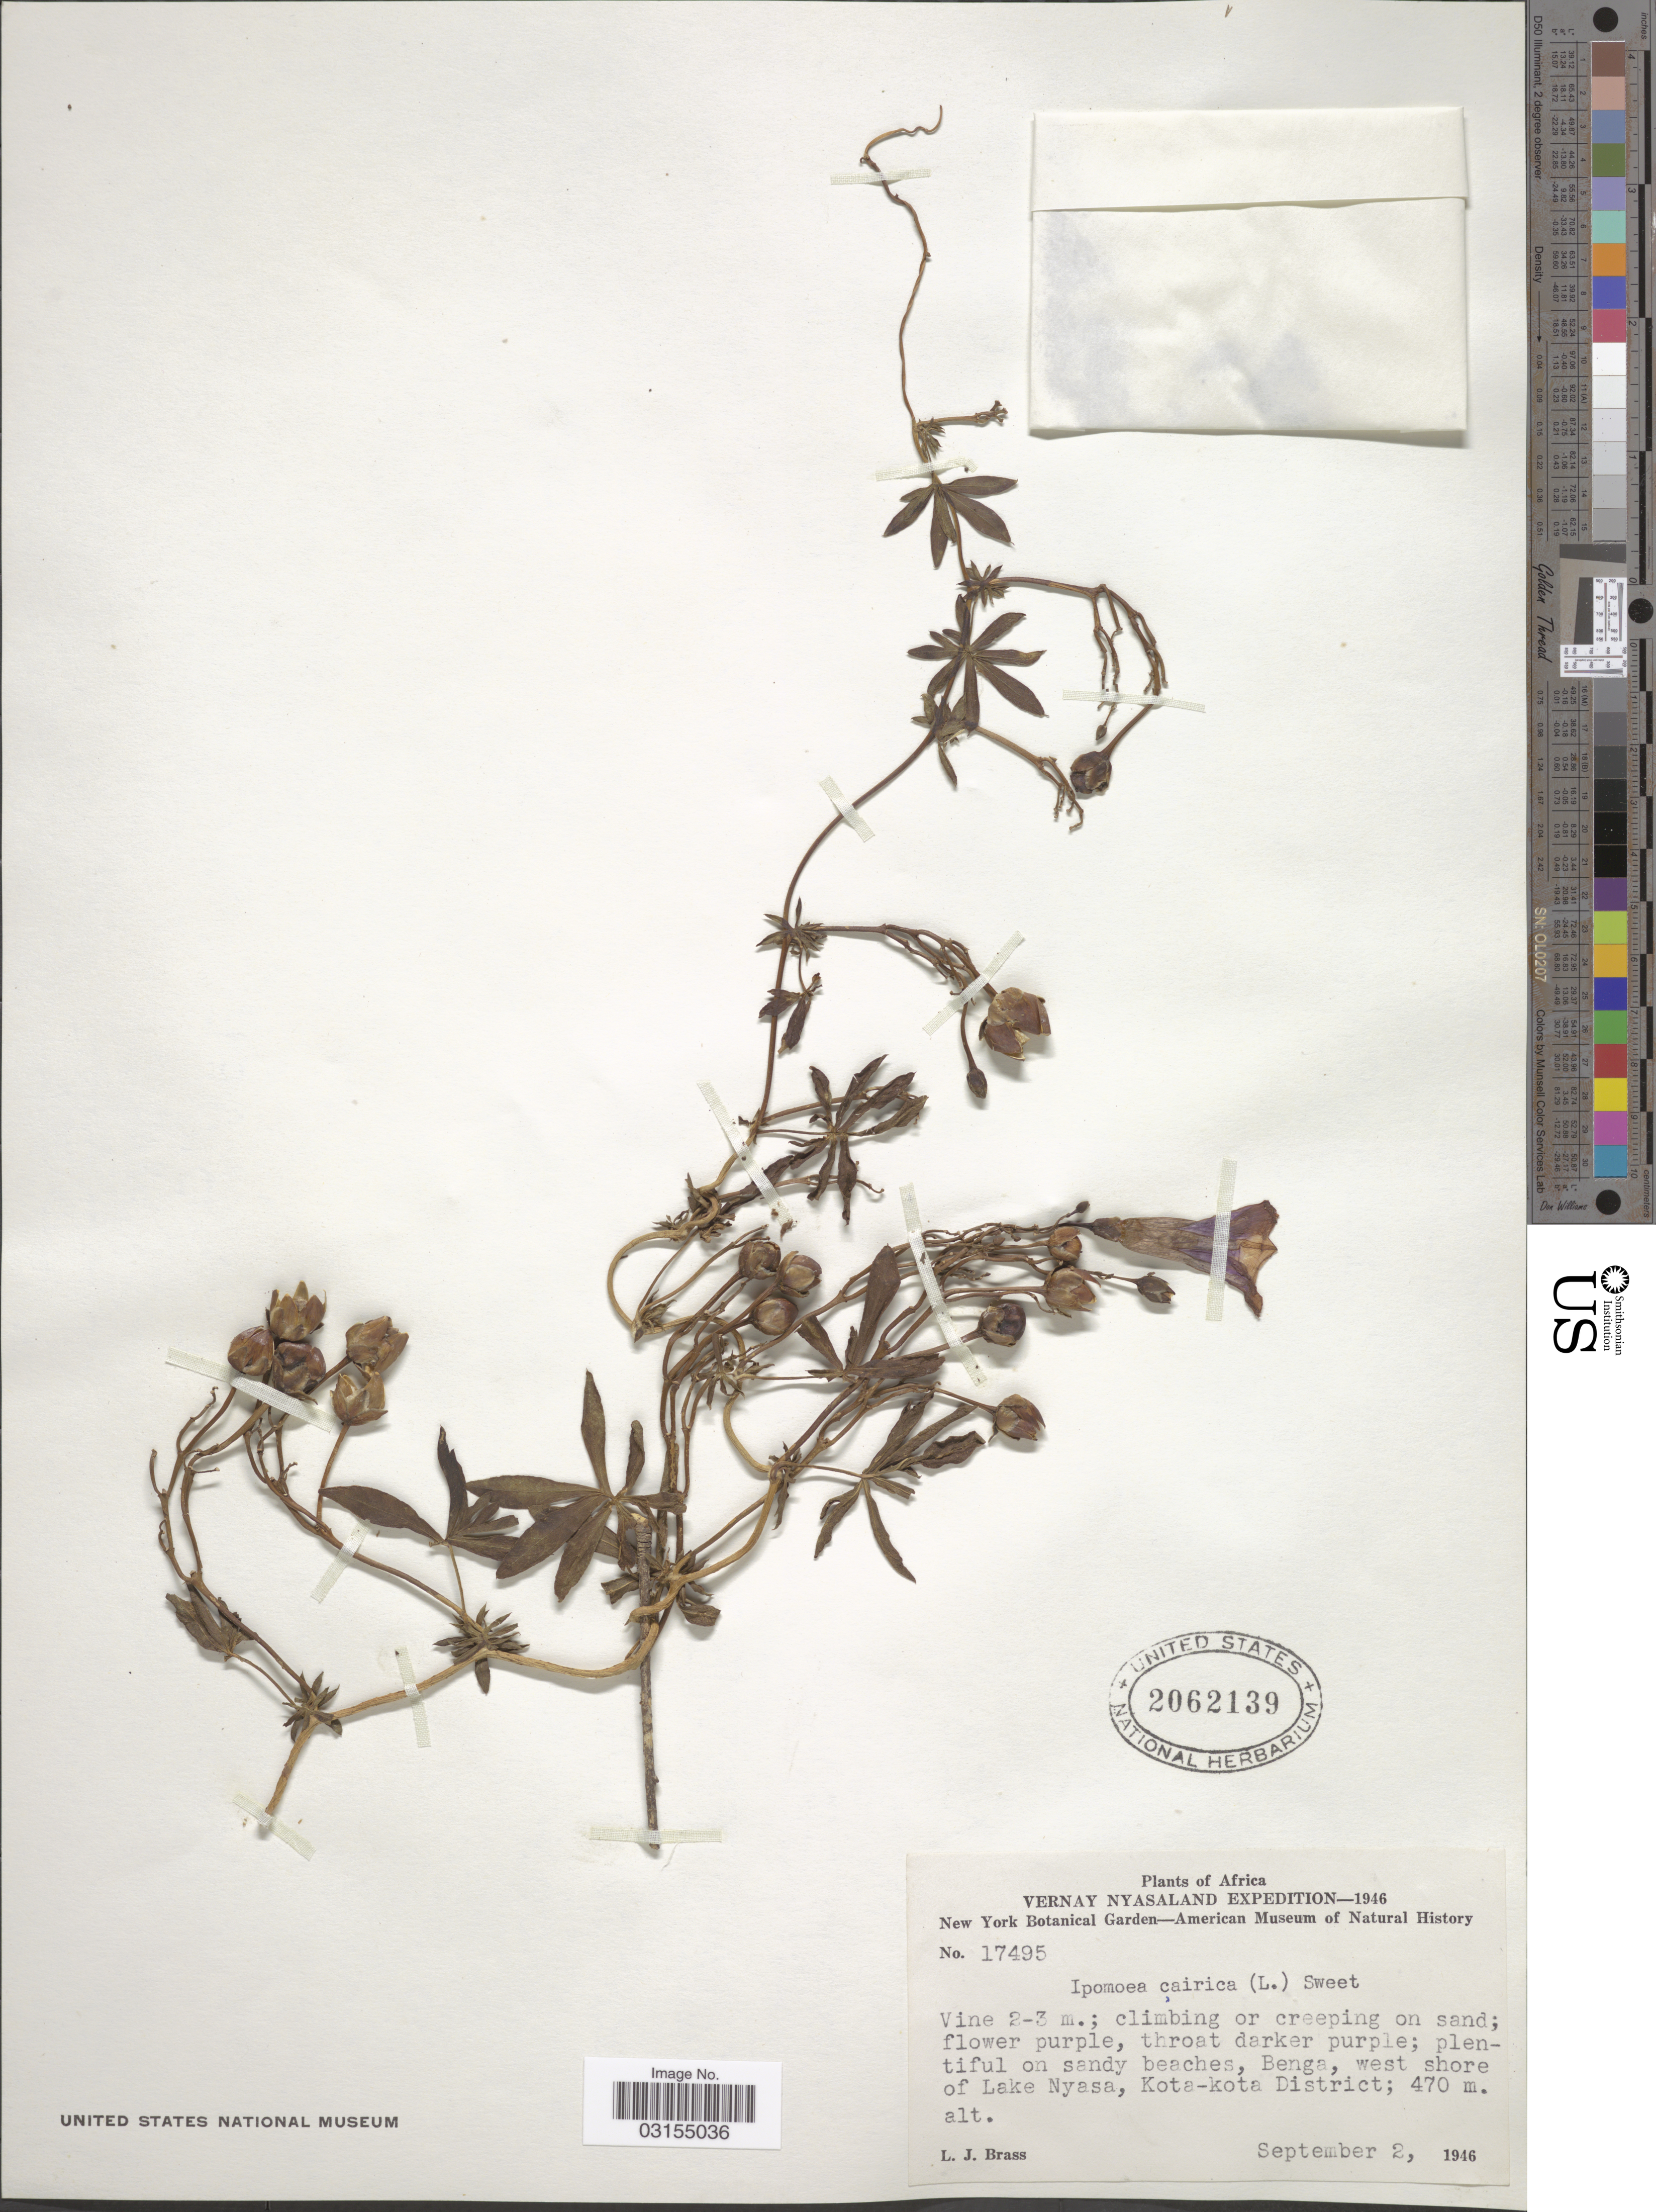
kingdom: Plantae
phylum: Tracheophyta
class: Magnoliopsida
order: Solanales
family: Convolvulaceae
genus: Ipomoea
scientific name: Ipomoea cairica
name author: (L.) Sweet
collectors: L. J. Brass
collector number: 17495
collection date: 1946-09-02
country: Malawi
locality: Vernay Nyasaland. Benga, west shore of Lake Nyasa, Kota-kota District.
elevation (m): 470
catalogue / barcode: US 2062139